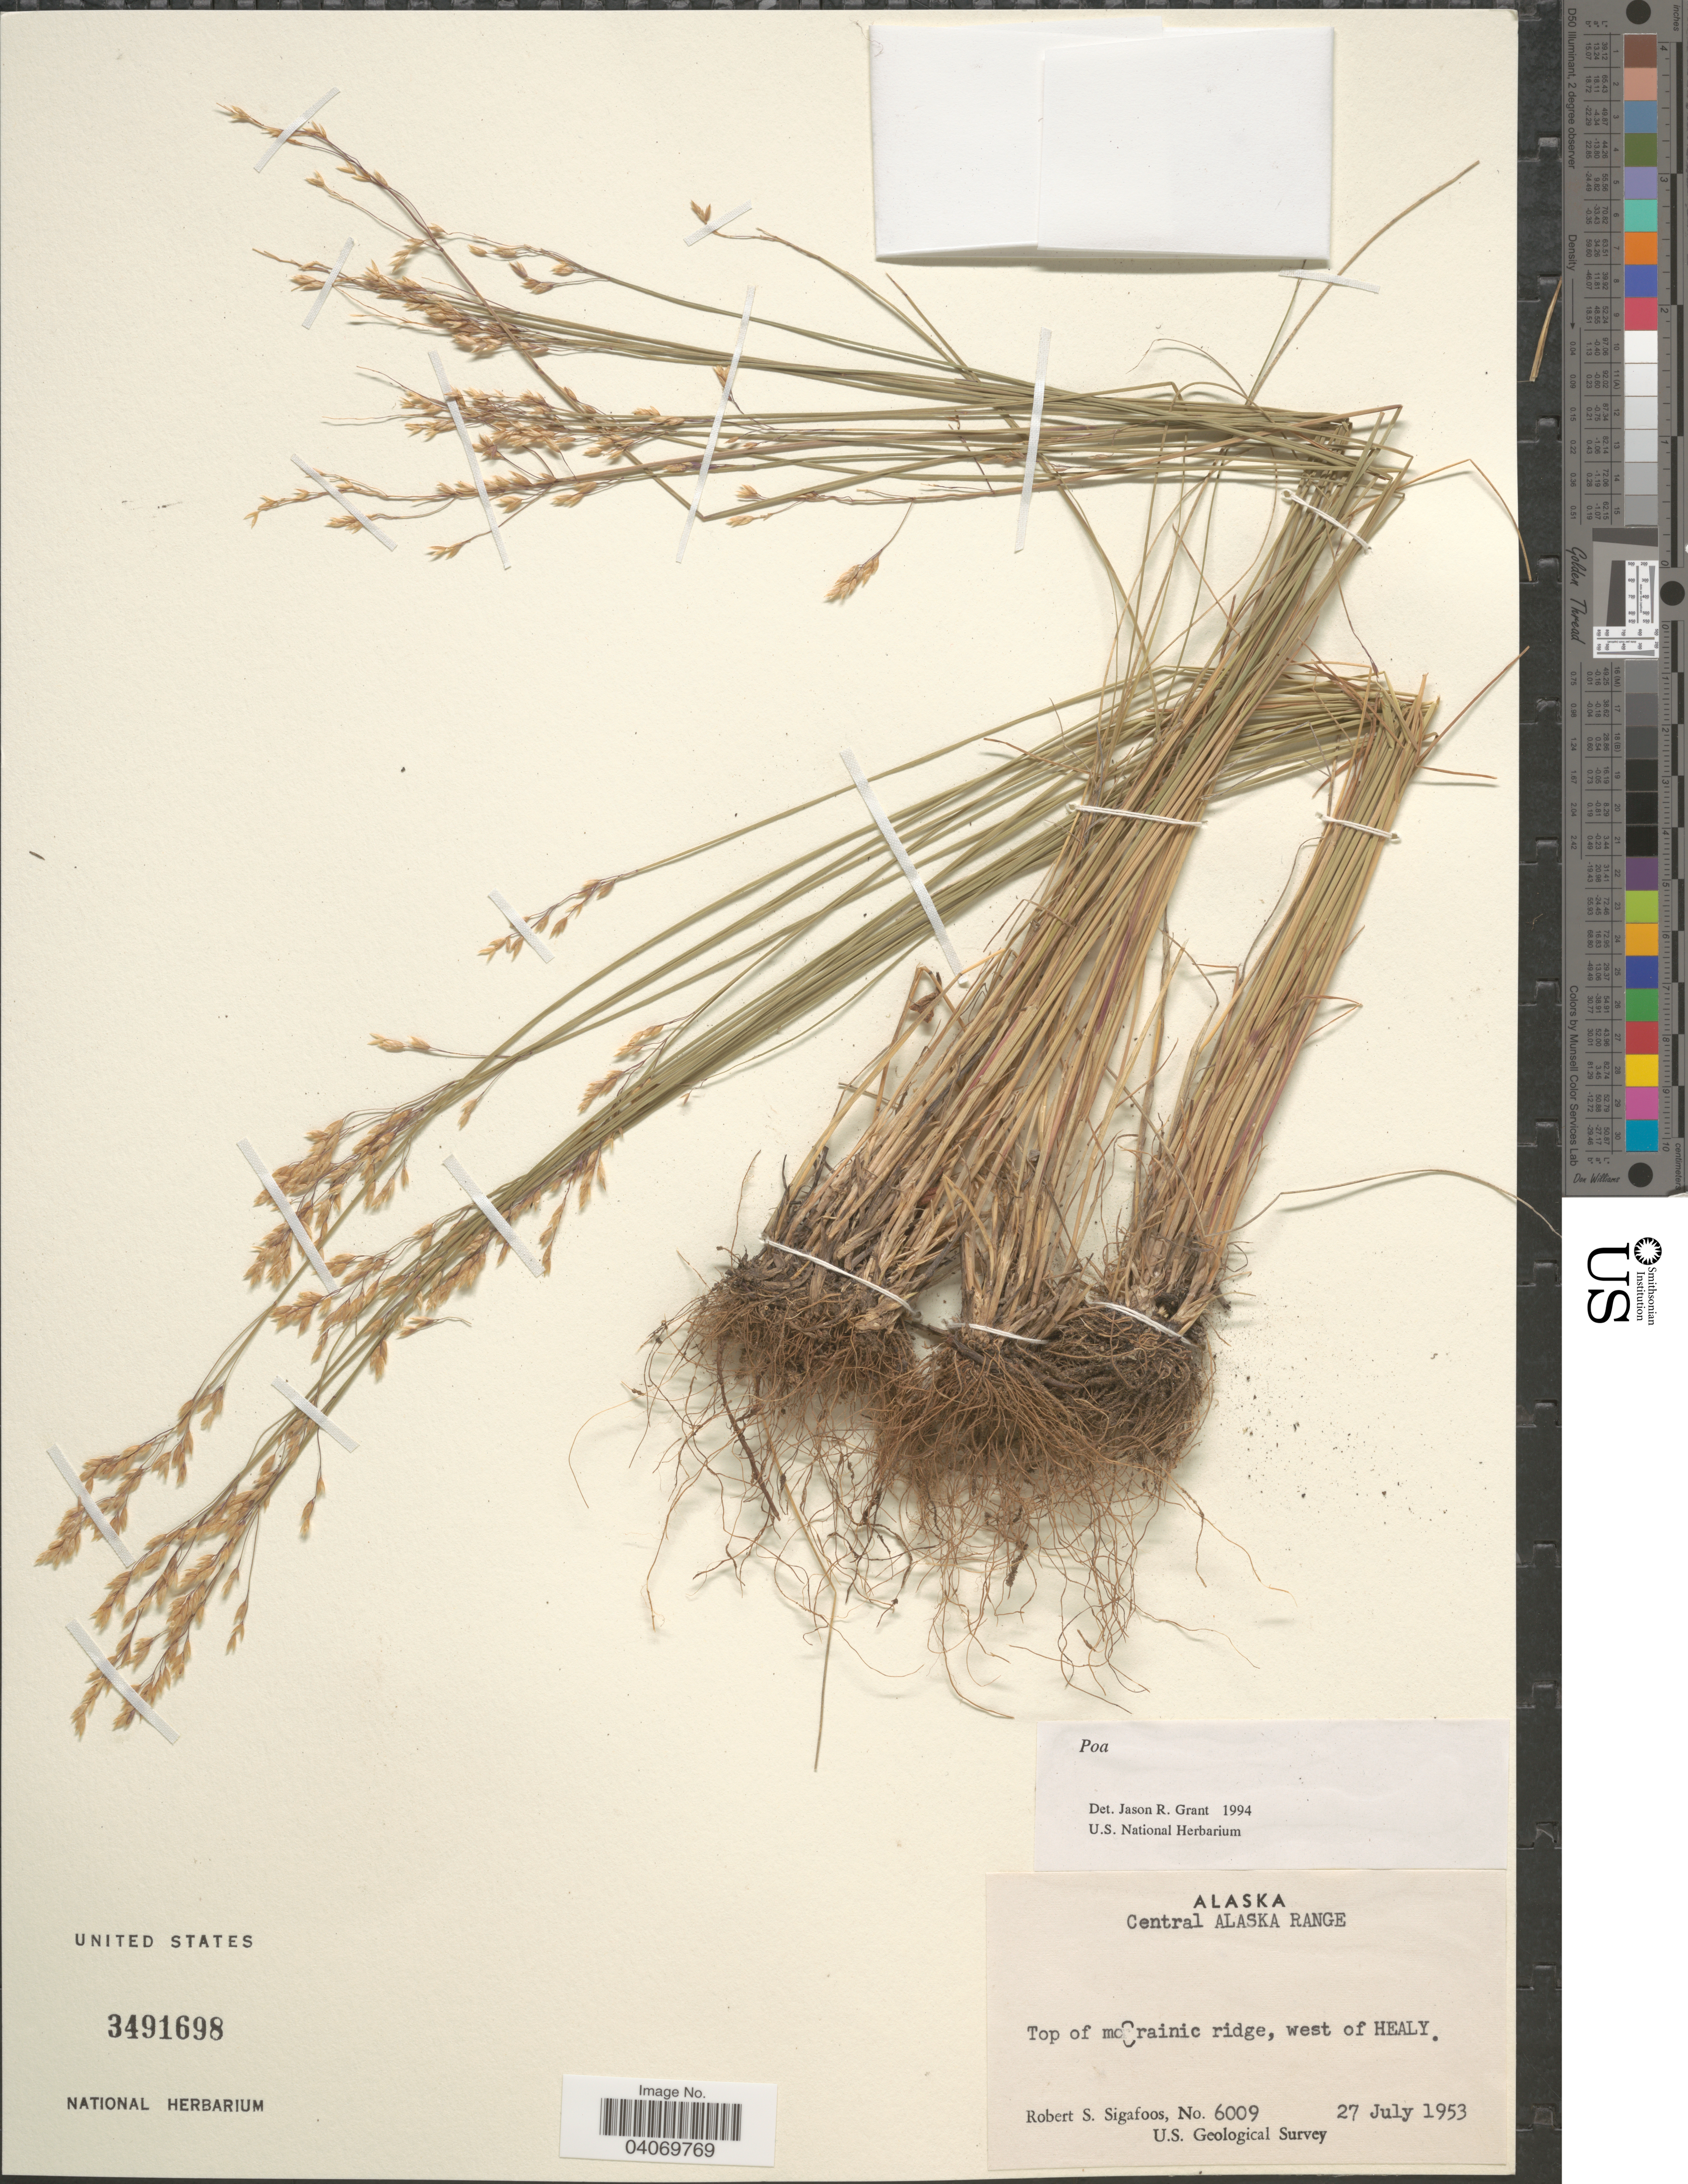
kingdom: Plantae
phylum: Tracheophyta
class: Liliopsida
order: Poales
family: Poaceae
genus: Poa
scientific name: Poa sp.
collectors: R. Sigafoos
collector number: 6009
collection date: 1953-07-27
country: United States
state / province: Alaska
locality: Central Alaska Range.Top of morainic ridge, west of Healy. U.S. Geological Survey.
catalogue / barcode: US 3491698